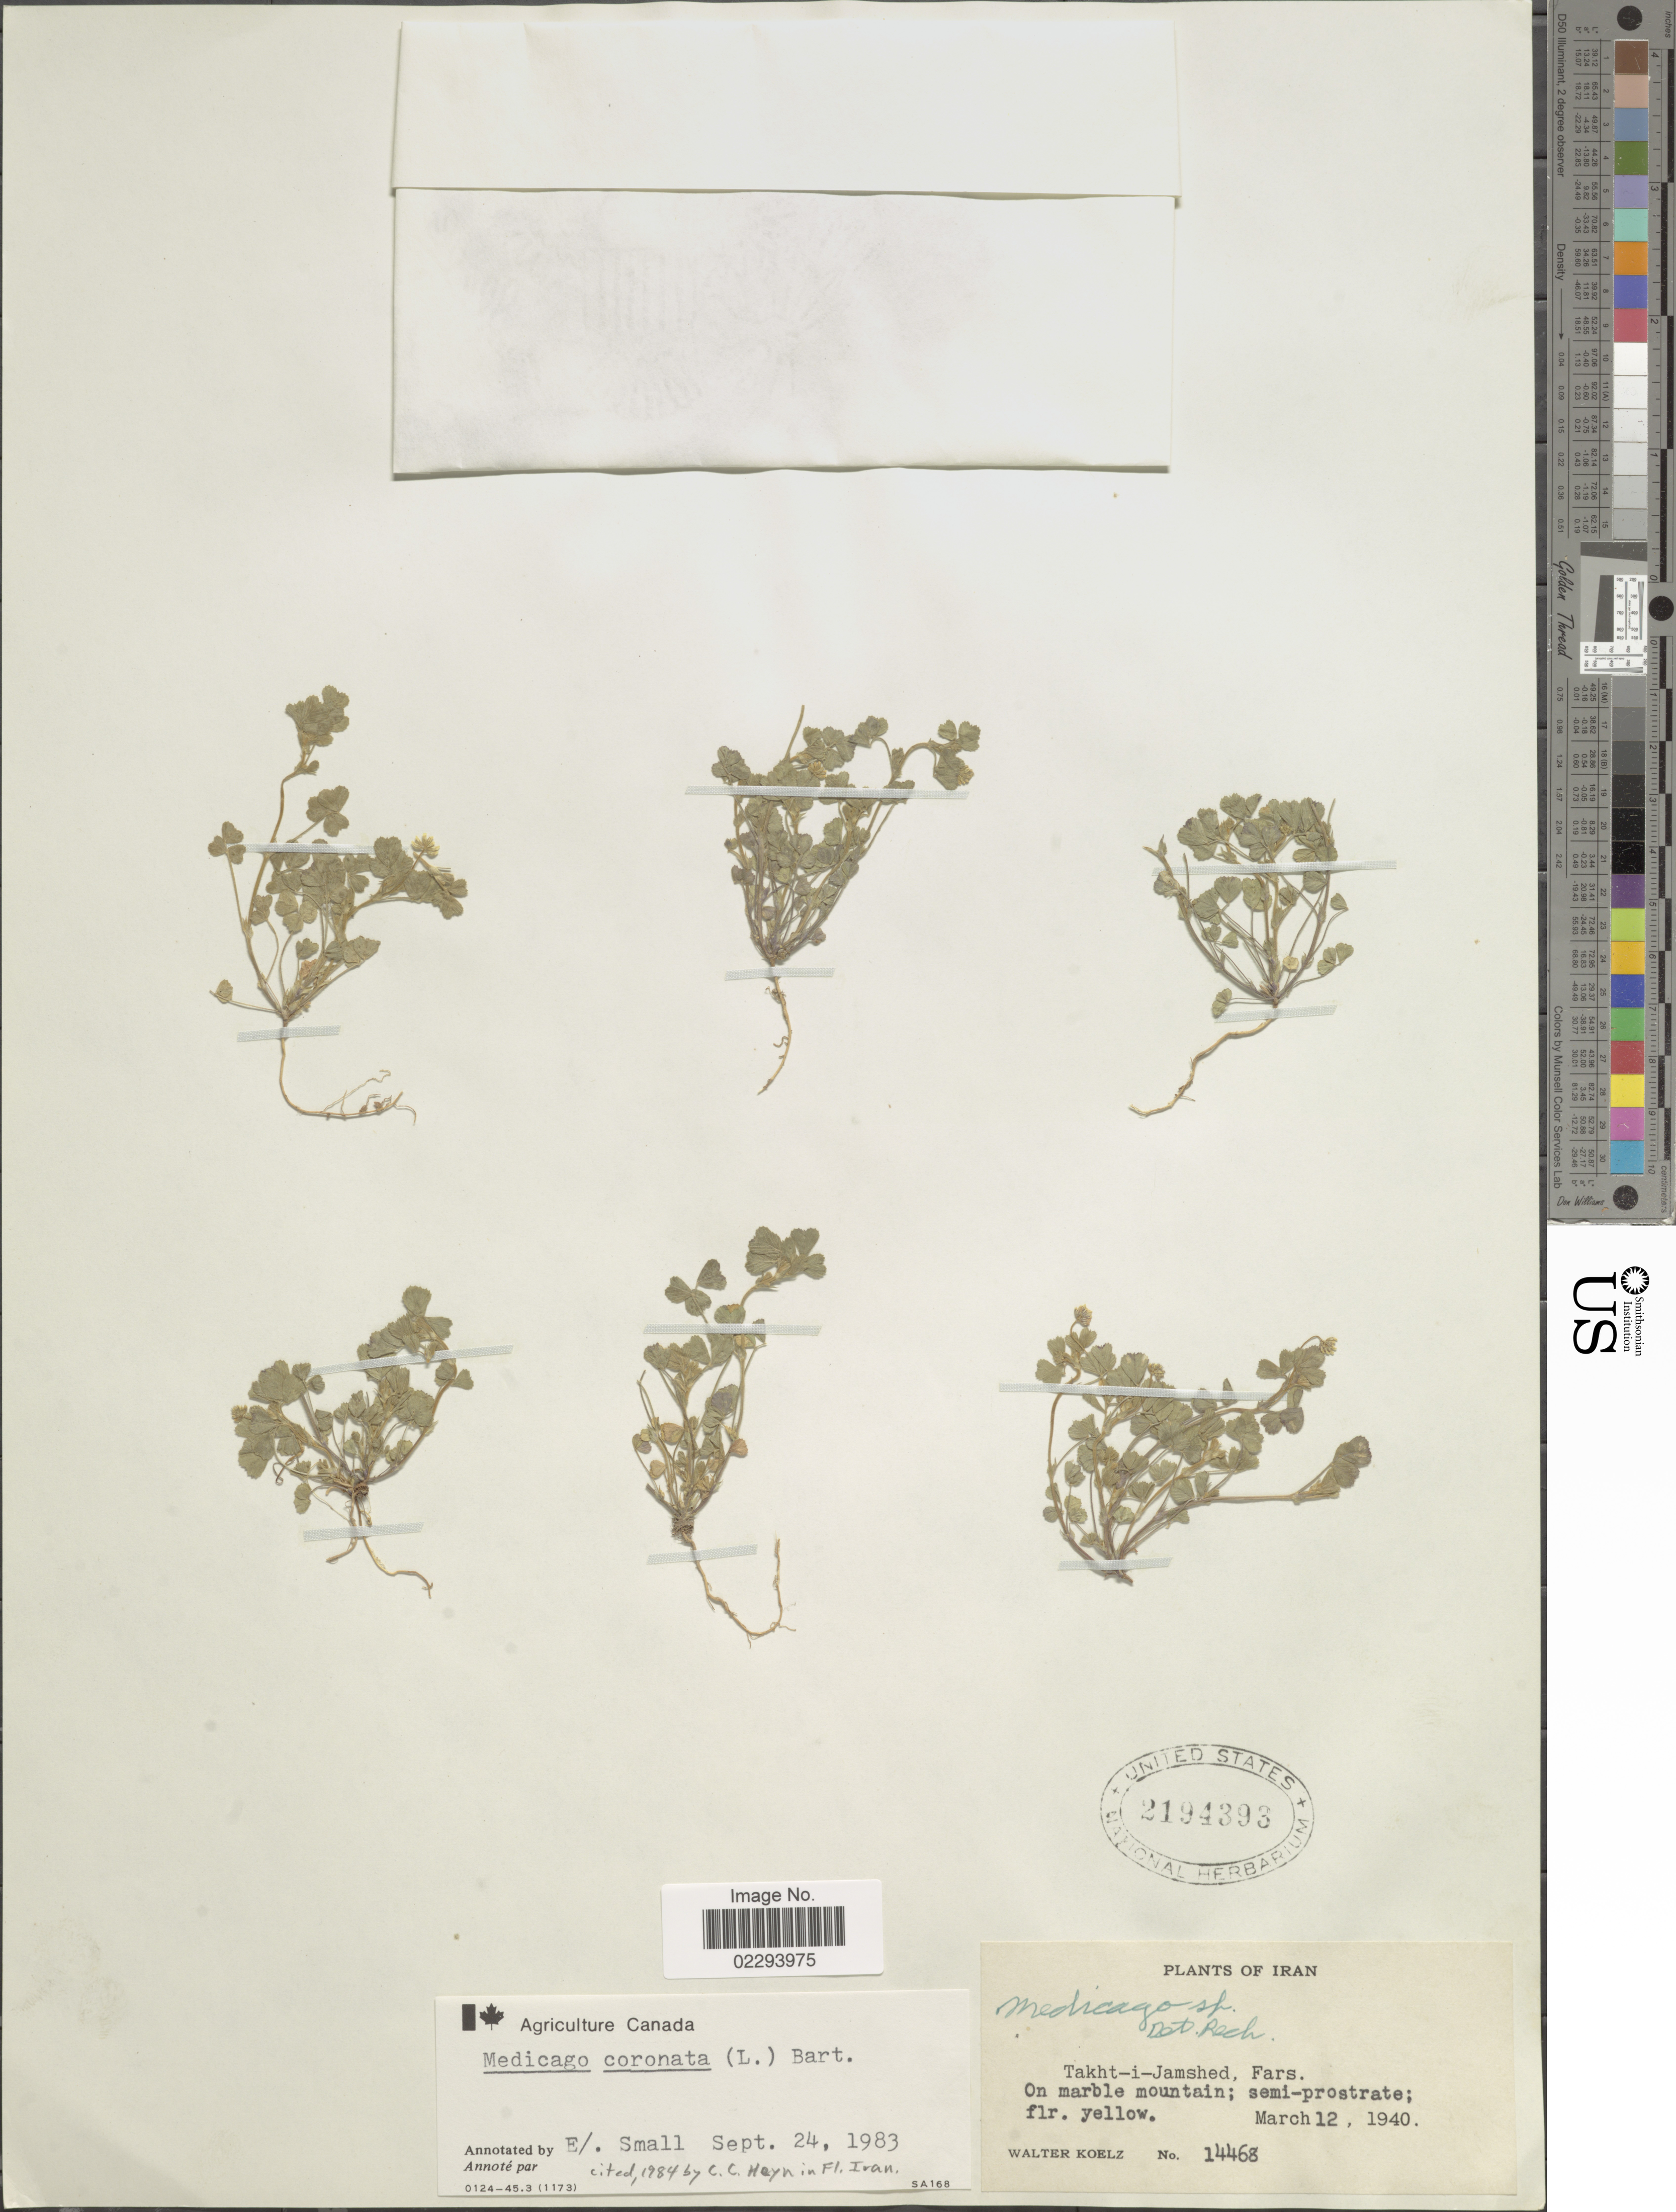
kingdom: Plantae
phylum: Tracheophyta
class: Magnoliopsida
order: Fabales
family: Fabaceae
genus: Medicago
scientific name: Medicago coronata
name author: (L.) Bartal.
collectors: W. N. Koelz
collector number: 14468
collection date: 1940-03-12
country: Iran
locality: Iran, Takht-iJamshed.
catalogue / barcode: US 2194393